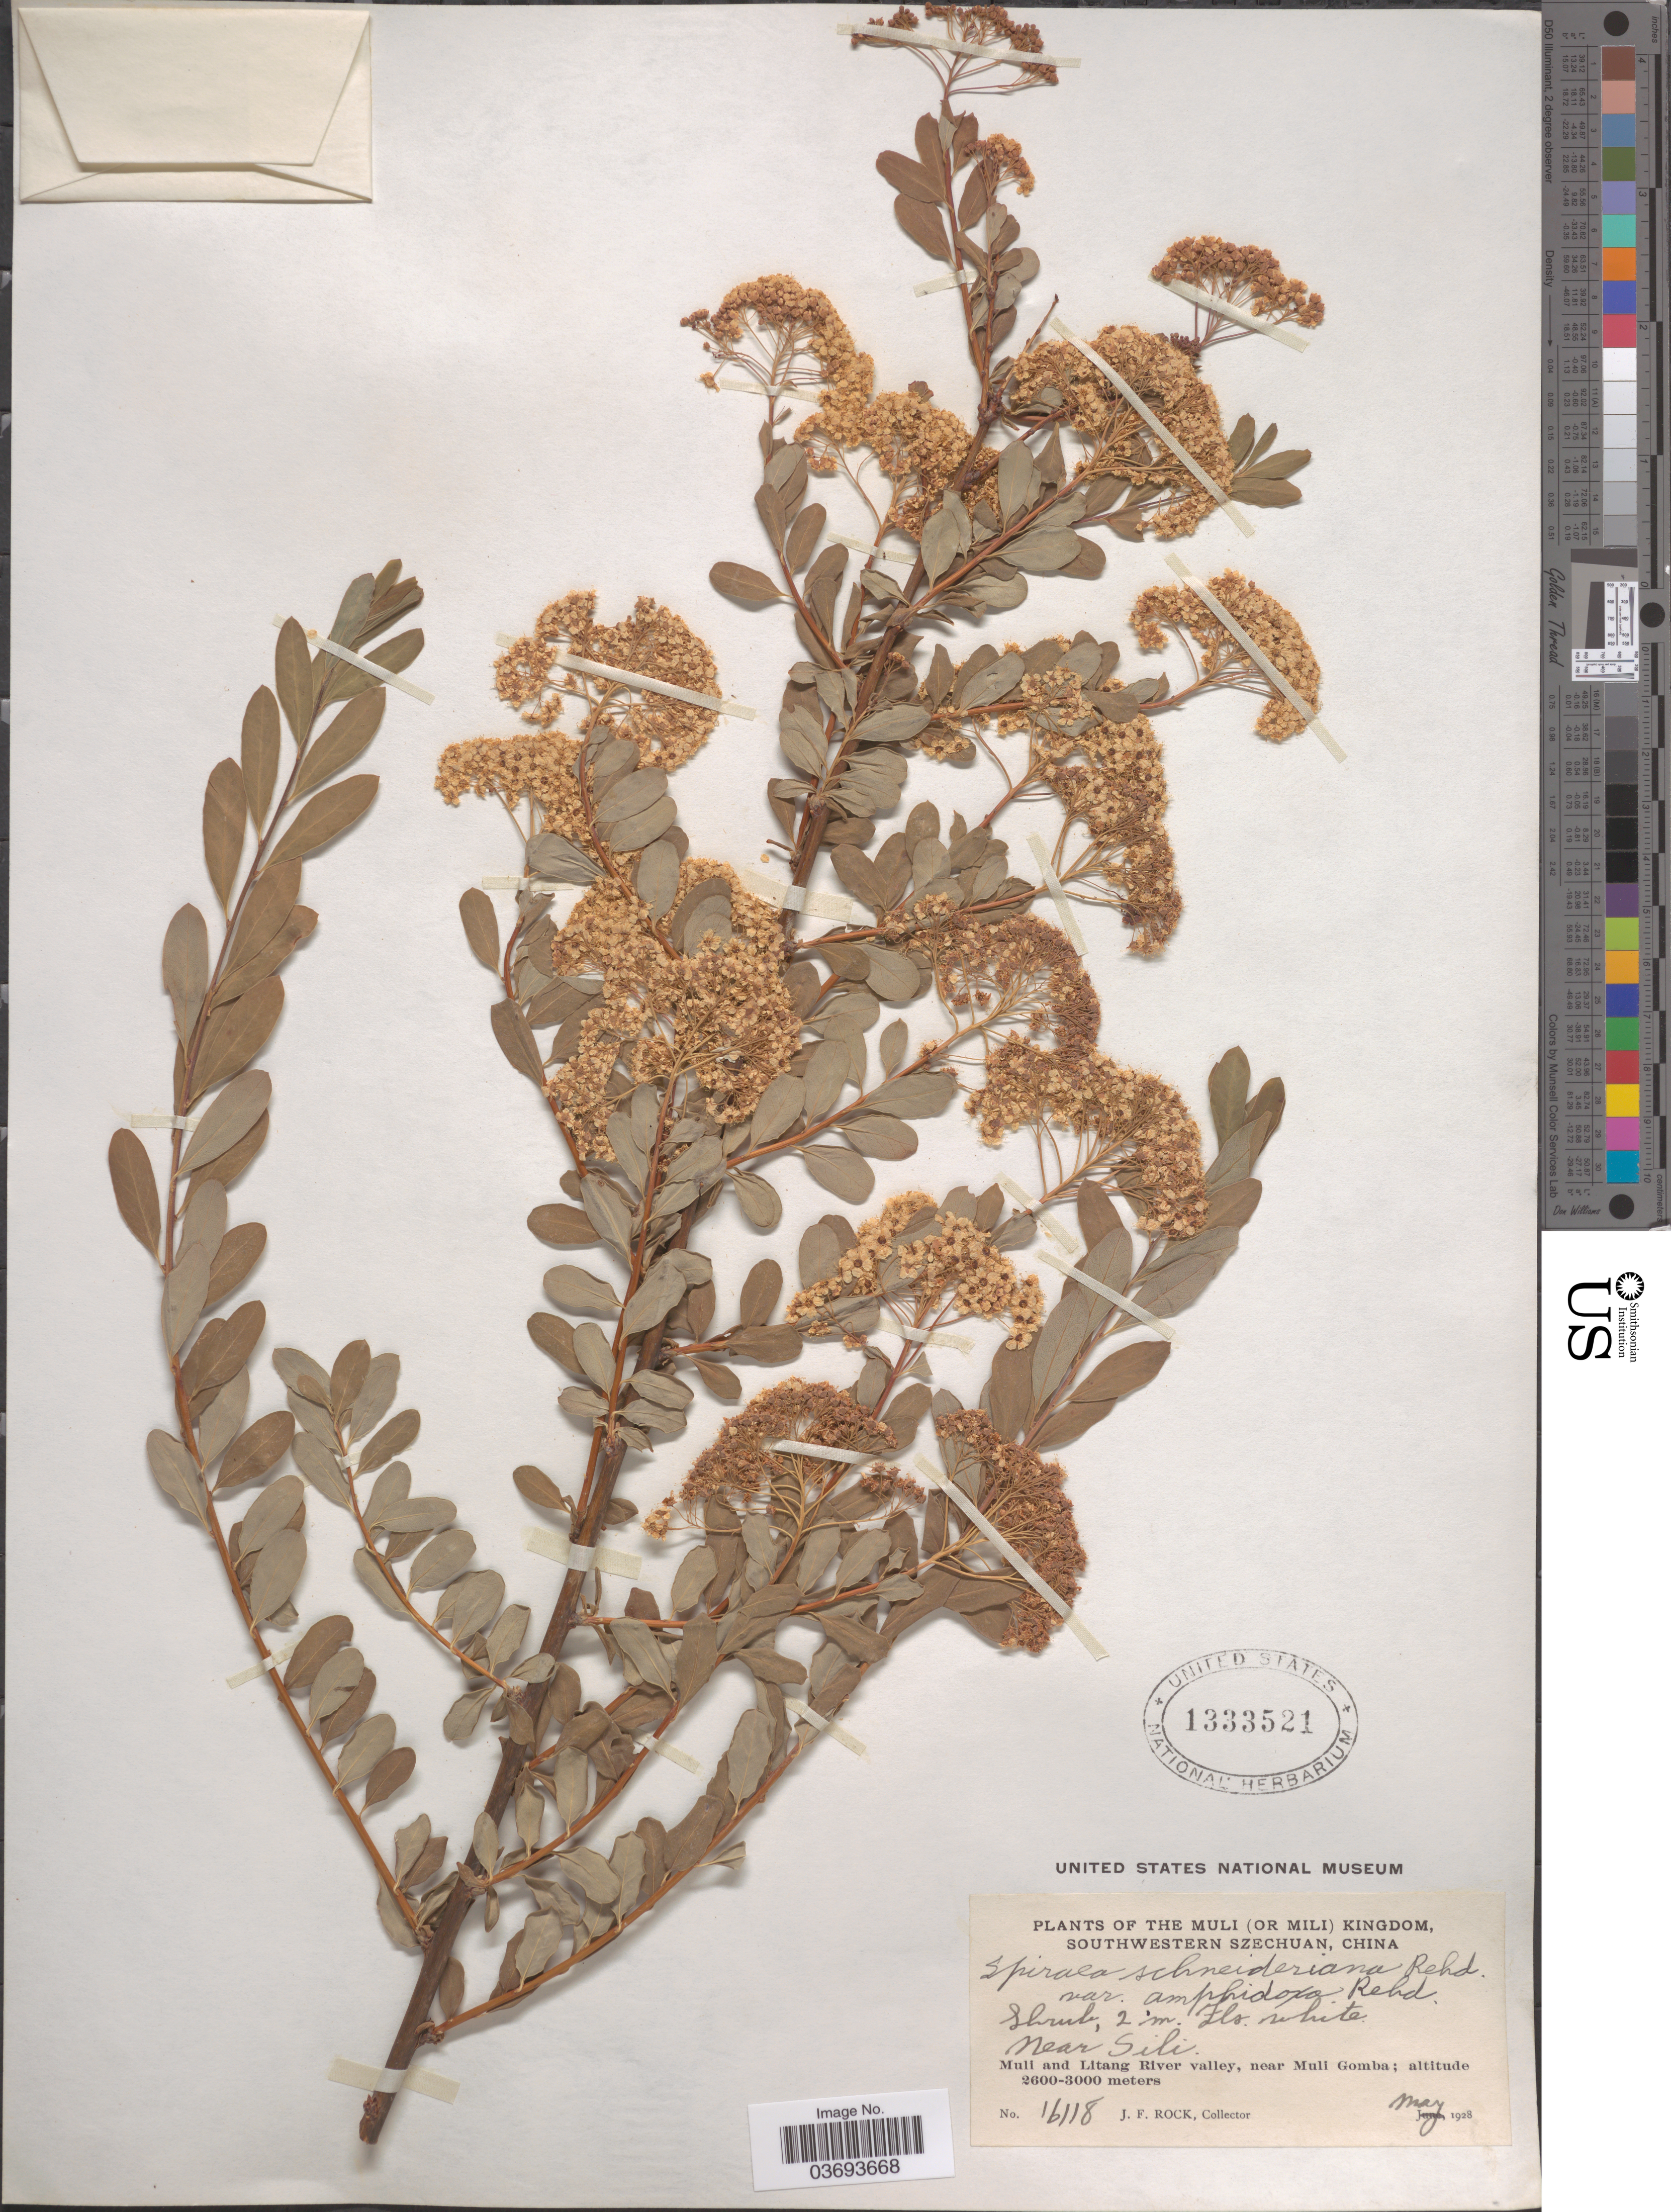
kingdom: Plantae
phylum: Tracheophyta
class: Magnoliopsida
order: Rosales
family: Rosaceae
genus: Spiraea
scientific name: Spiraea schneideriana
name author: Rehder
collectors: J. Rock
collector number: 16118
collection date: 1928-05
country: China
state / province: Sichuan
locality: The Muli (or Mili) Kingdom, Southwestern Szechuan. Near Sili. Muli and Litang River valley, near Muli Gomba.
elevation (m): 2600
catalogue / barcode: US 1333521